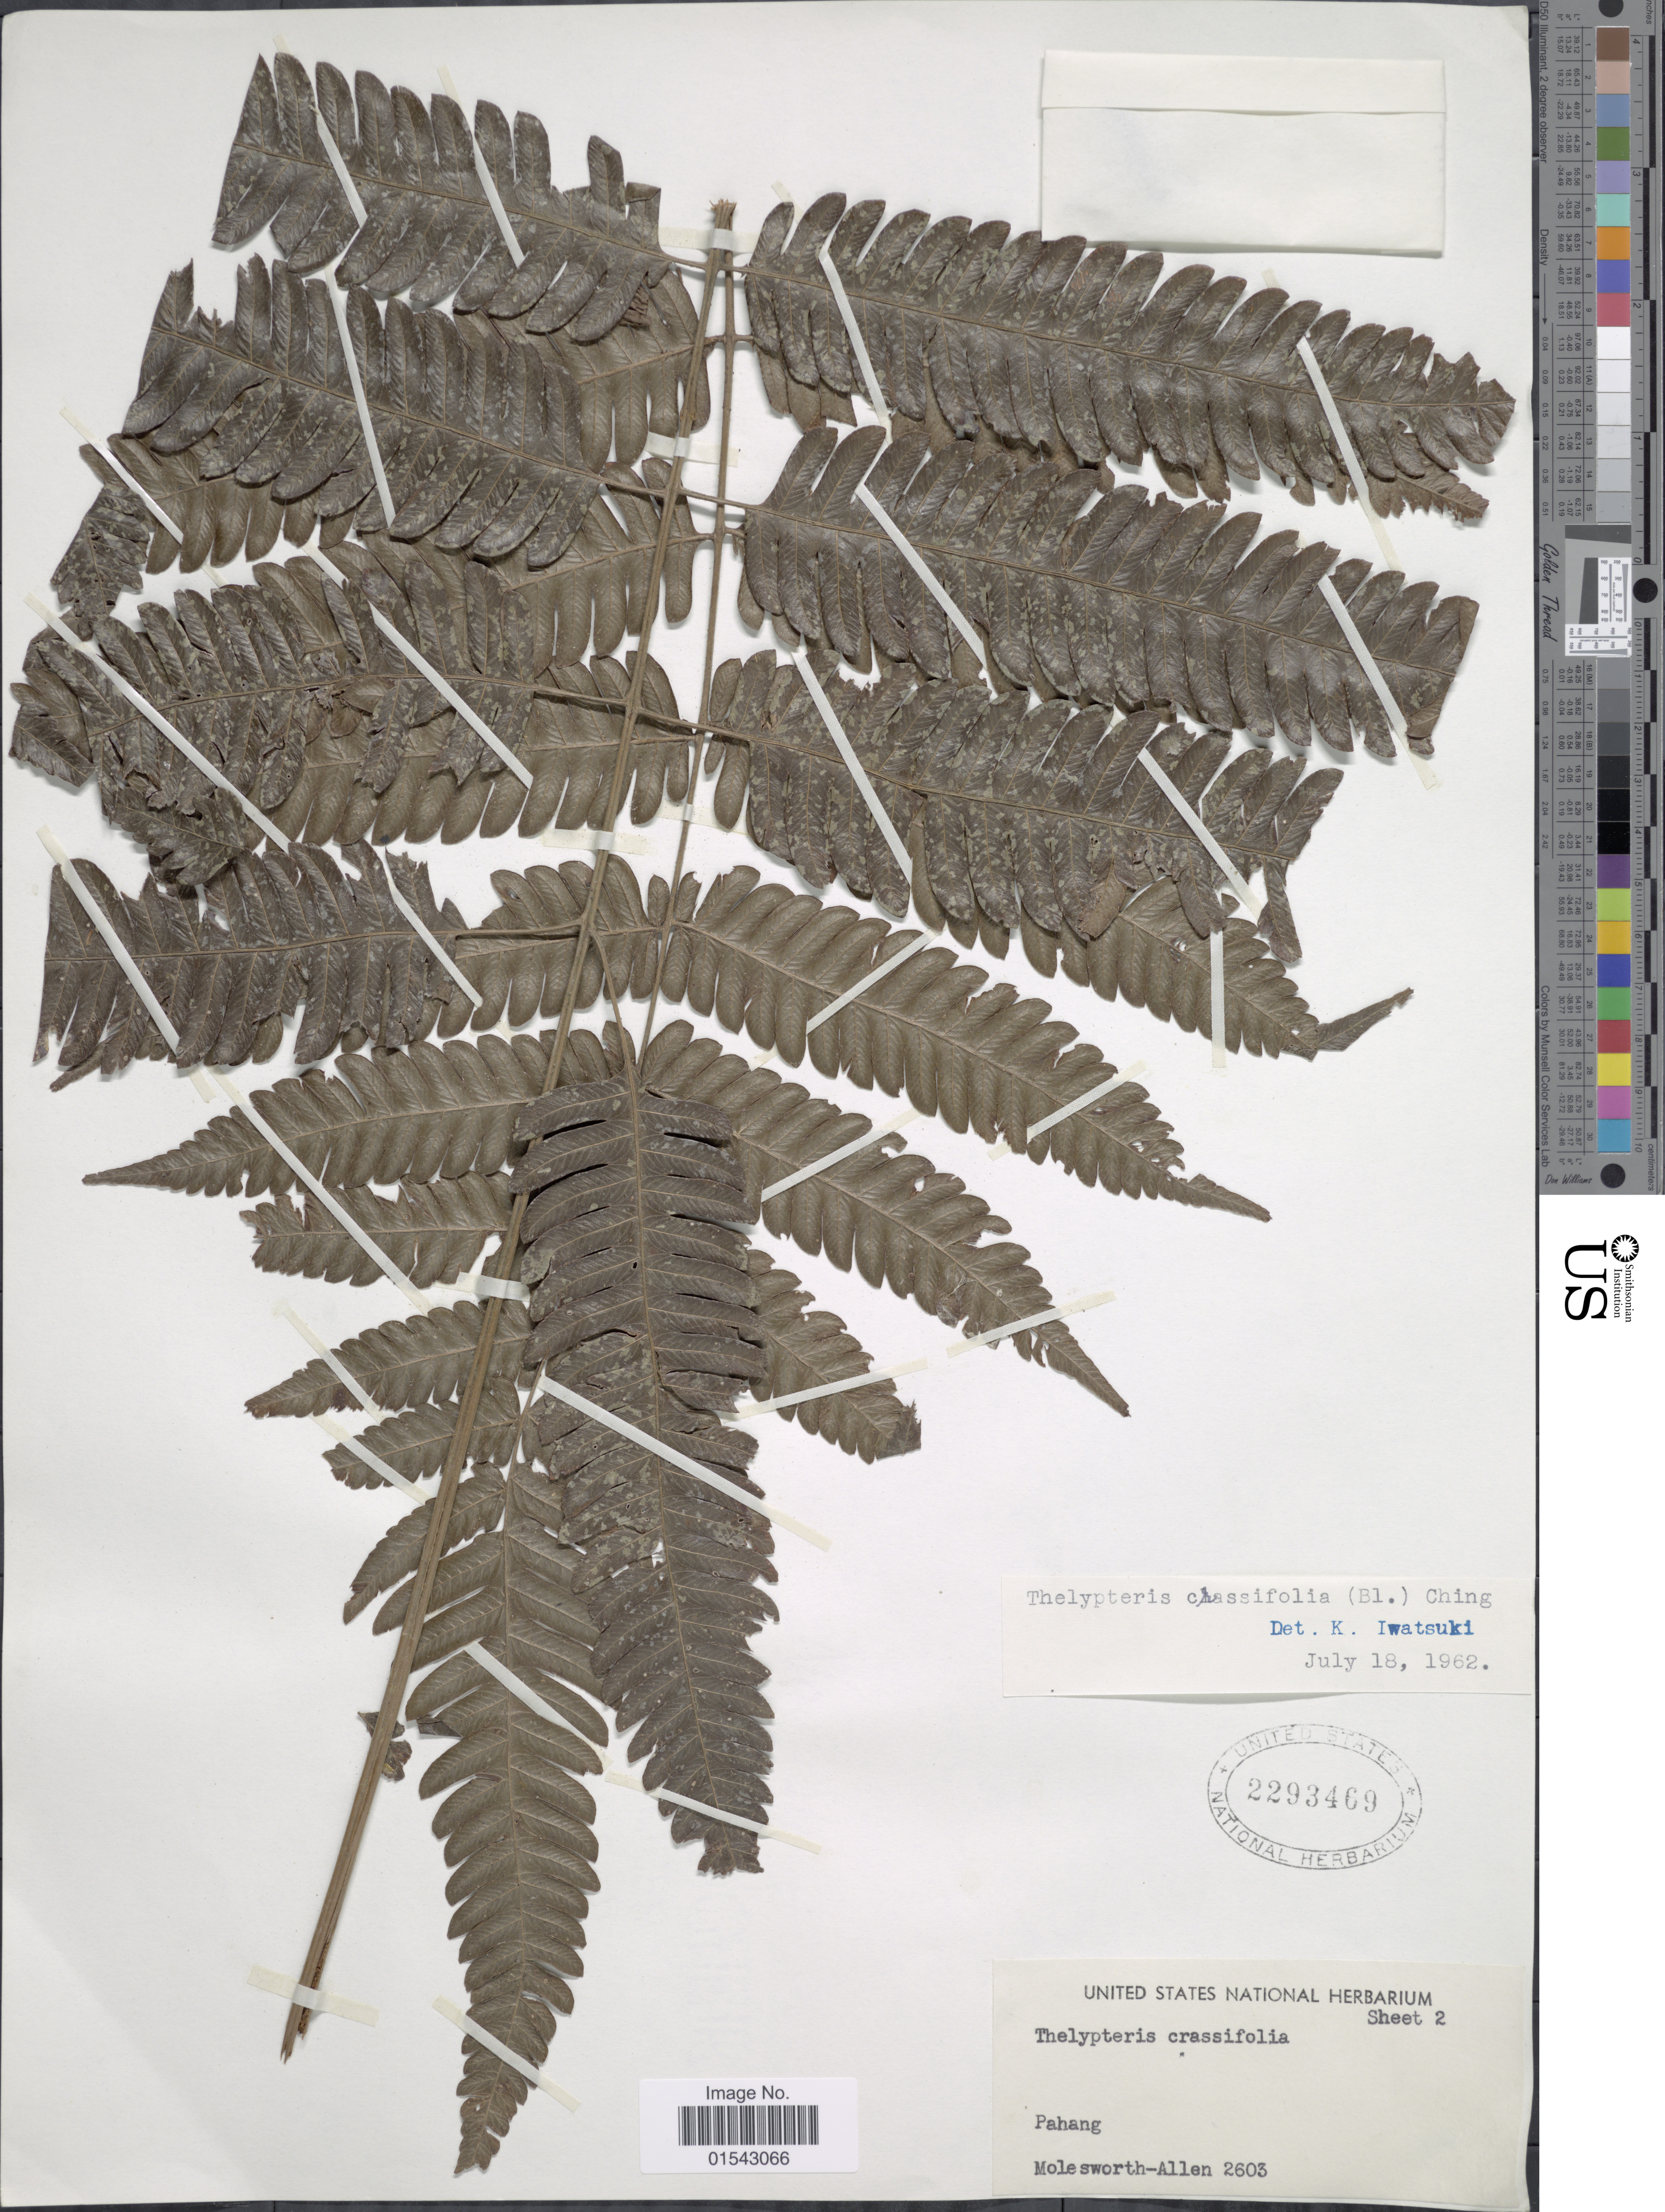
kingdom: Plantae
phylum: Tracheophyta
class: Polypodiopsida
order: Polypodiales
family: Thelypteridaceae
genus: Mesophlebion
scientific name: Mesophlebion crassifolium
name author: (Blume) Holttum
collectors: B. E. G. Molesworth-Allen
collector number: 2603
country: Malaysia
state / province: Pahang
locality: Pahang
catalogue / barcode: US 2293469